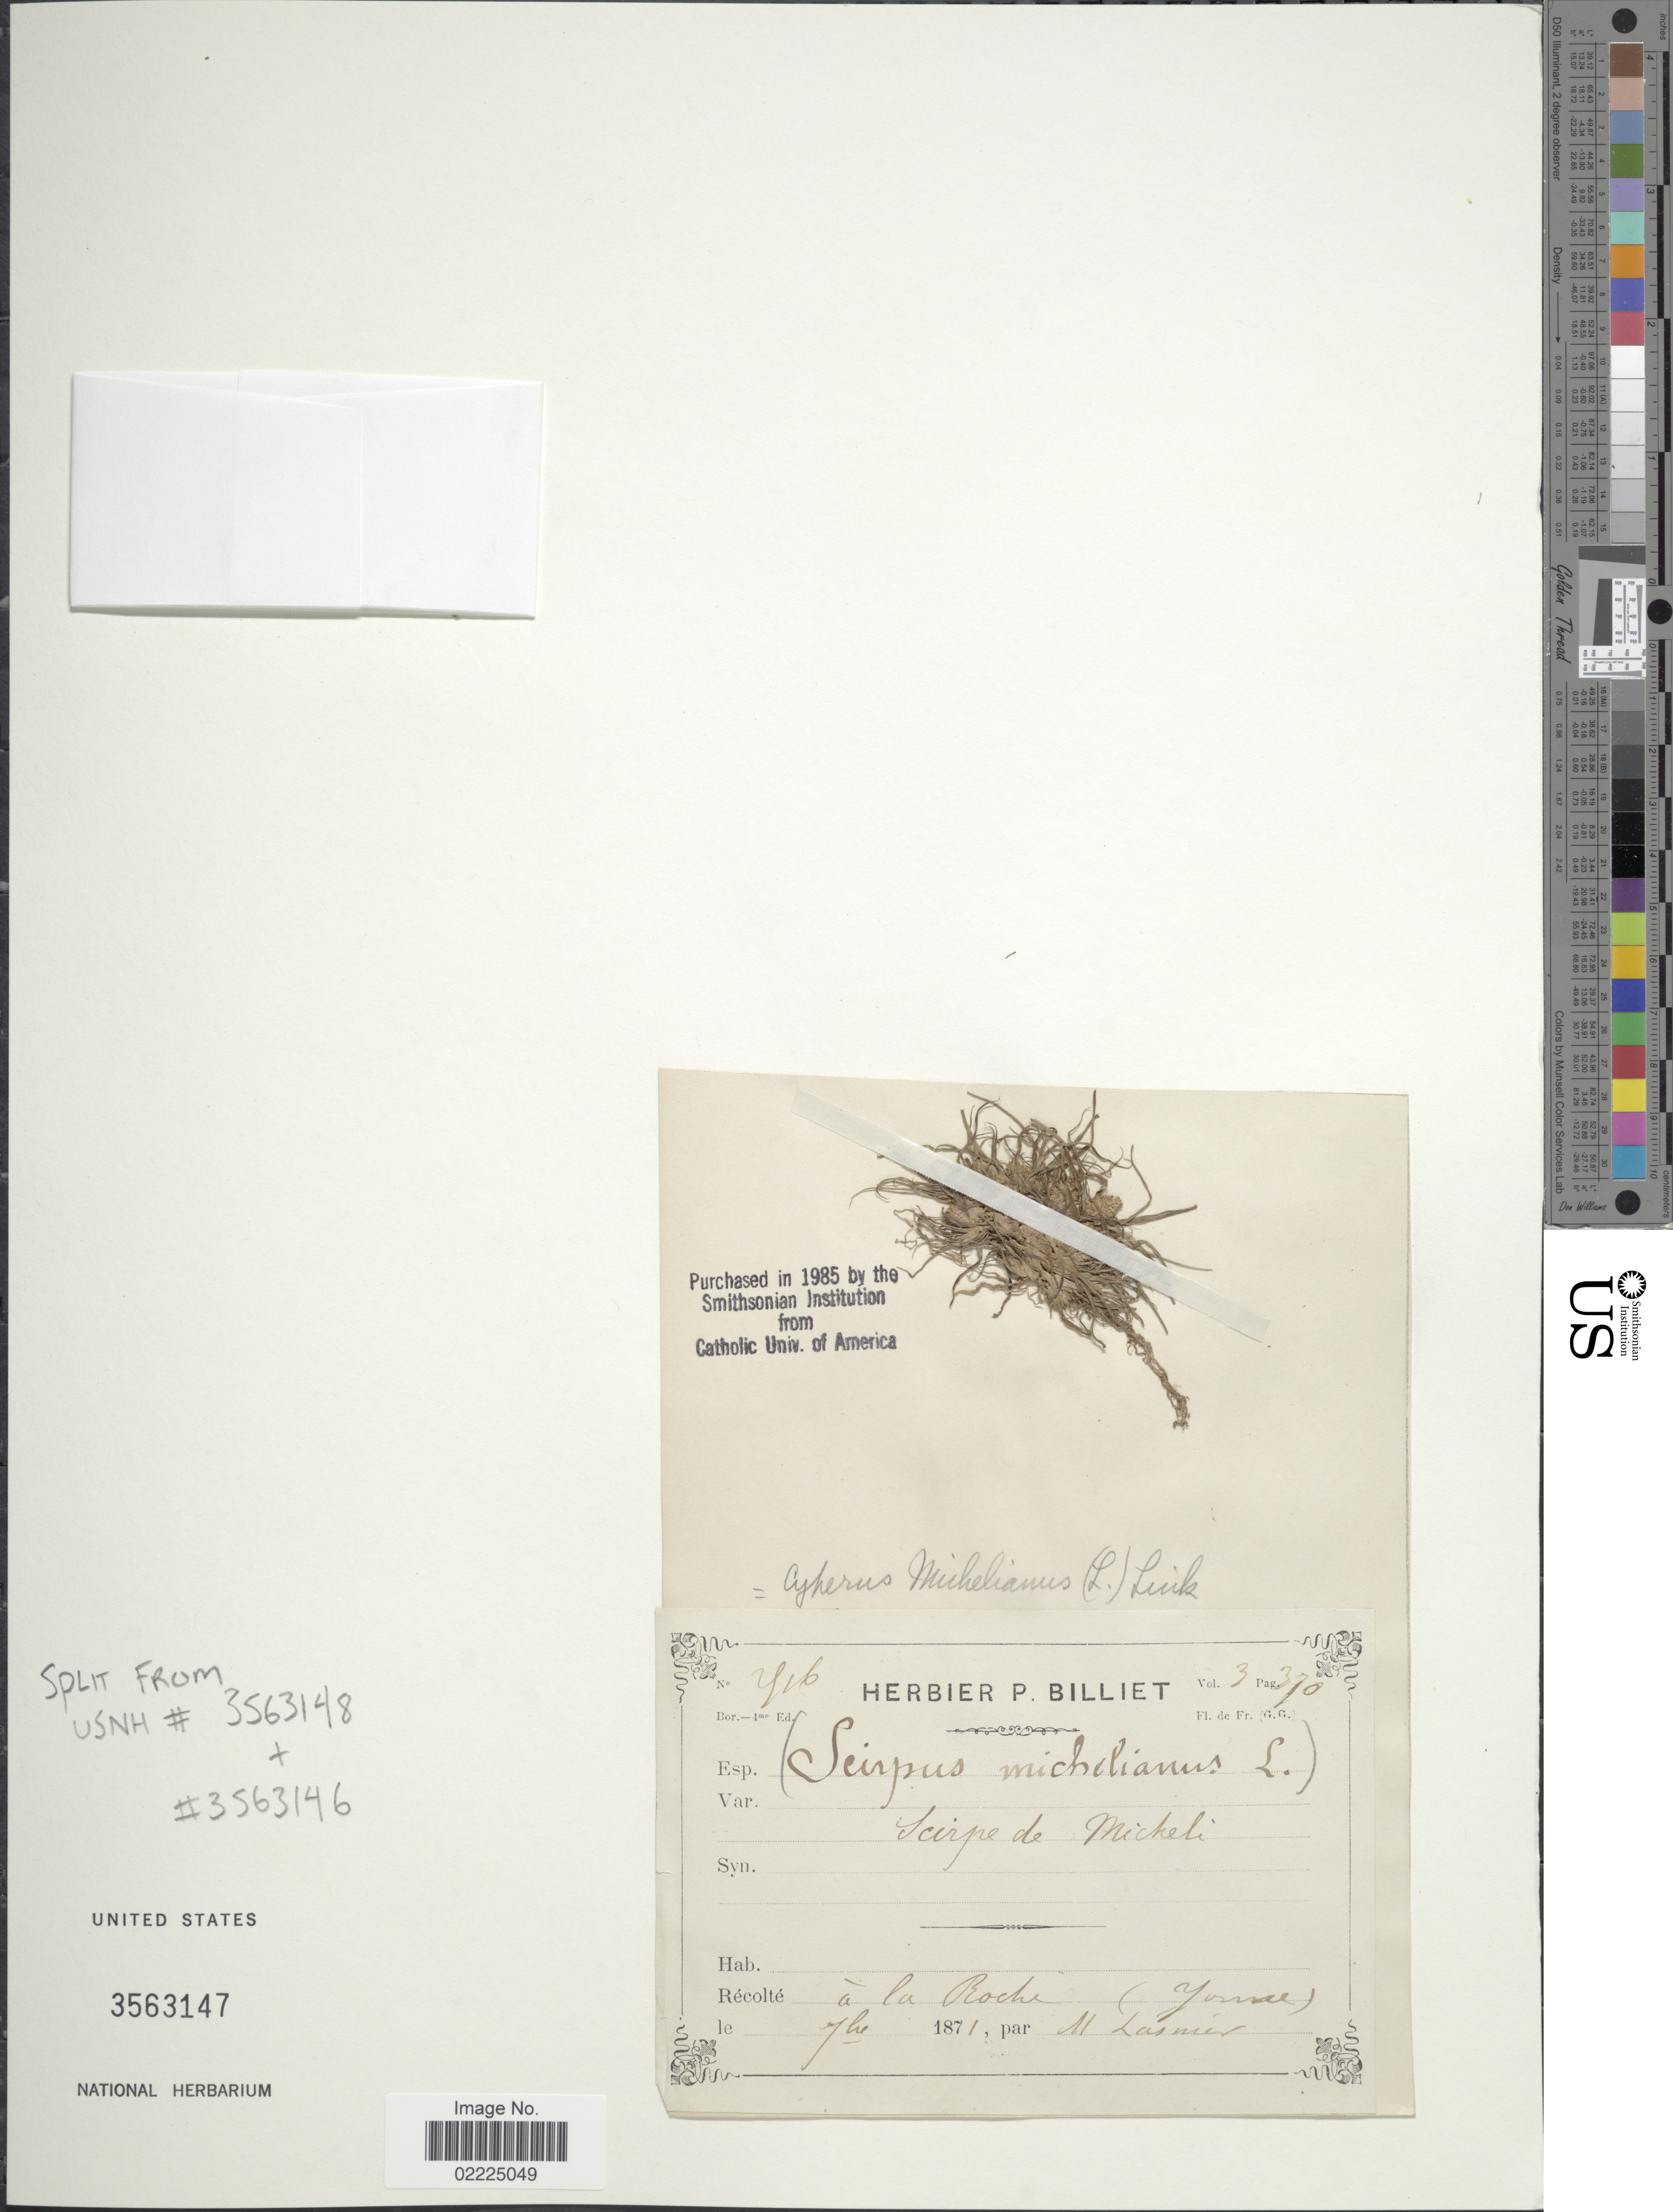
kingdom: Plantae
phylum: Tracheophyta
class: Liliopsida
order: Poales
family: Cyperaceae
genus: Cyperus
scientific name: Cyperus michelianus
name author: (L.) Delile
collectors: Ex Herb. P. Billiet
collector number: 716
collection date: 1871-07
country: France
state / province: Bourgogne-Franche-Comté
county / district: Yonne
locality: Á la Roche (Yonne)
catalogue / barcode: US 3563147